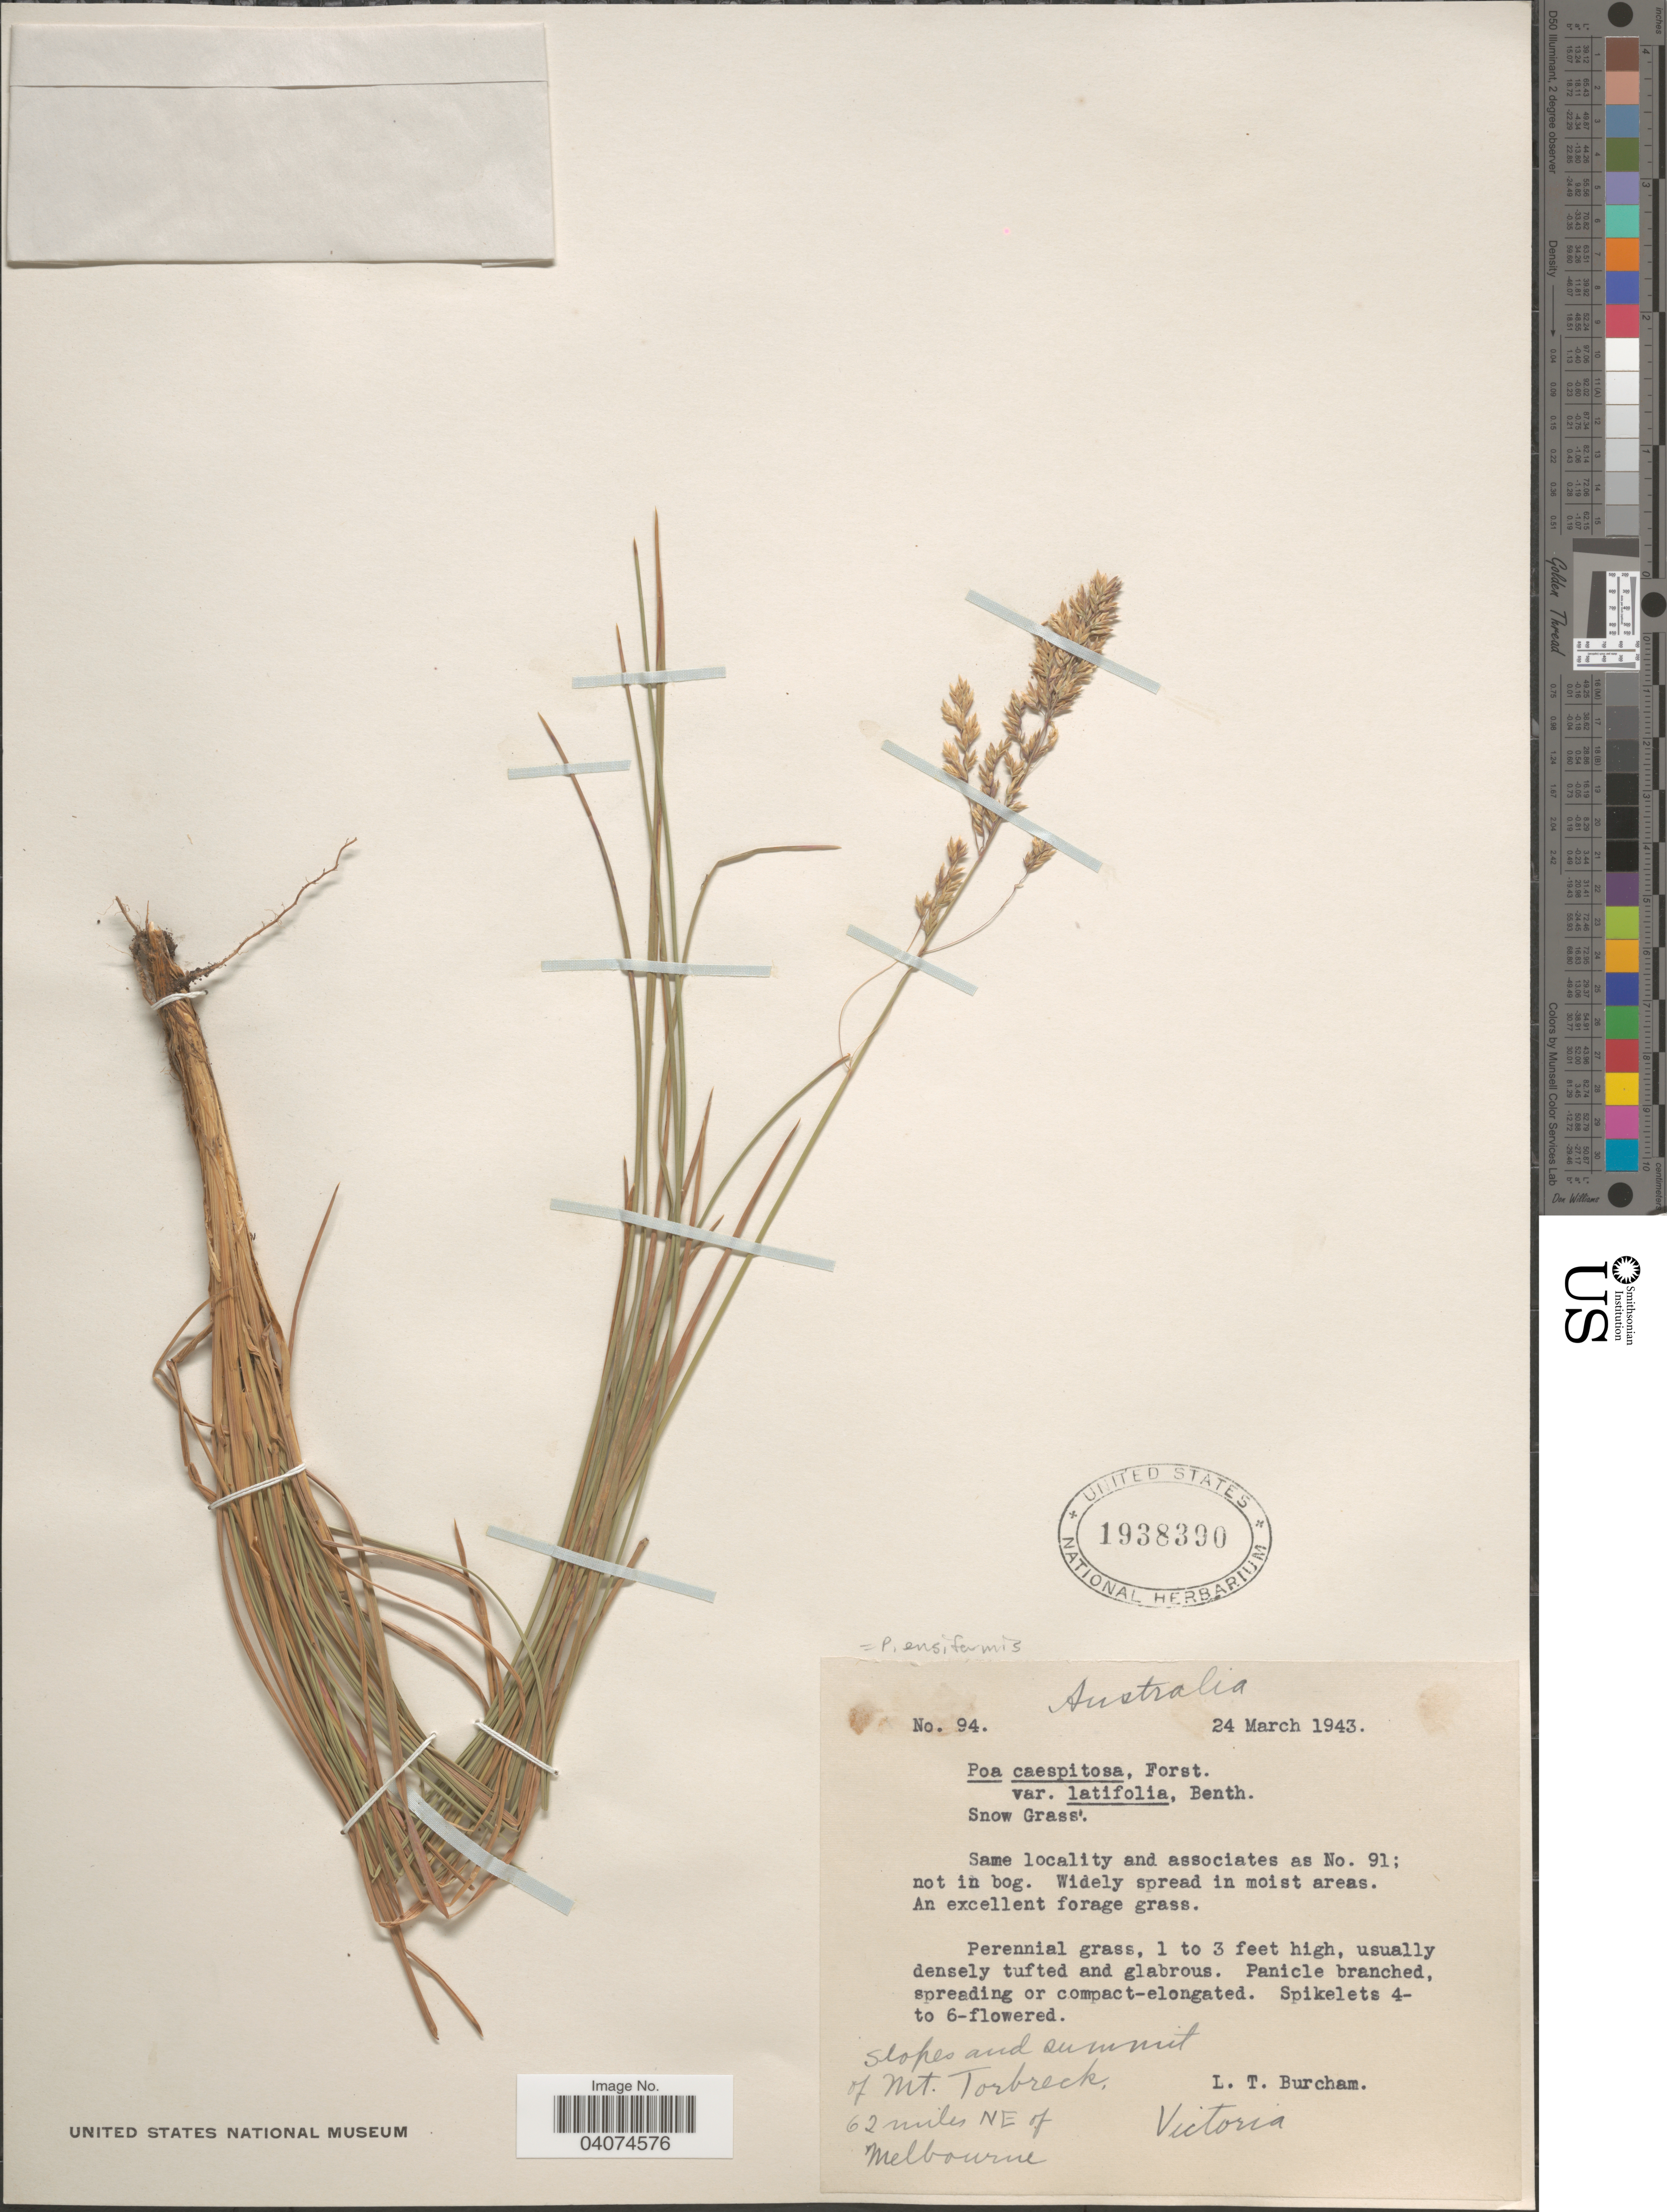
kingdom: Plantae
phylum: Tracheophyta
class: Liliopsida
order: Poales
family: Poaceae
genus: Poa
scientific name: Poa ensiformis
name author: Vickery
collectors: L. Burcham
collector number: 94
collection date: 1943-03-24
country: Australia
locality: Slopes and summit of Mt. Torbreck, 62 miles NE of Melbourne.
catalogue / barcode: US 1938390